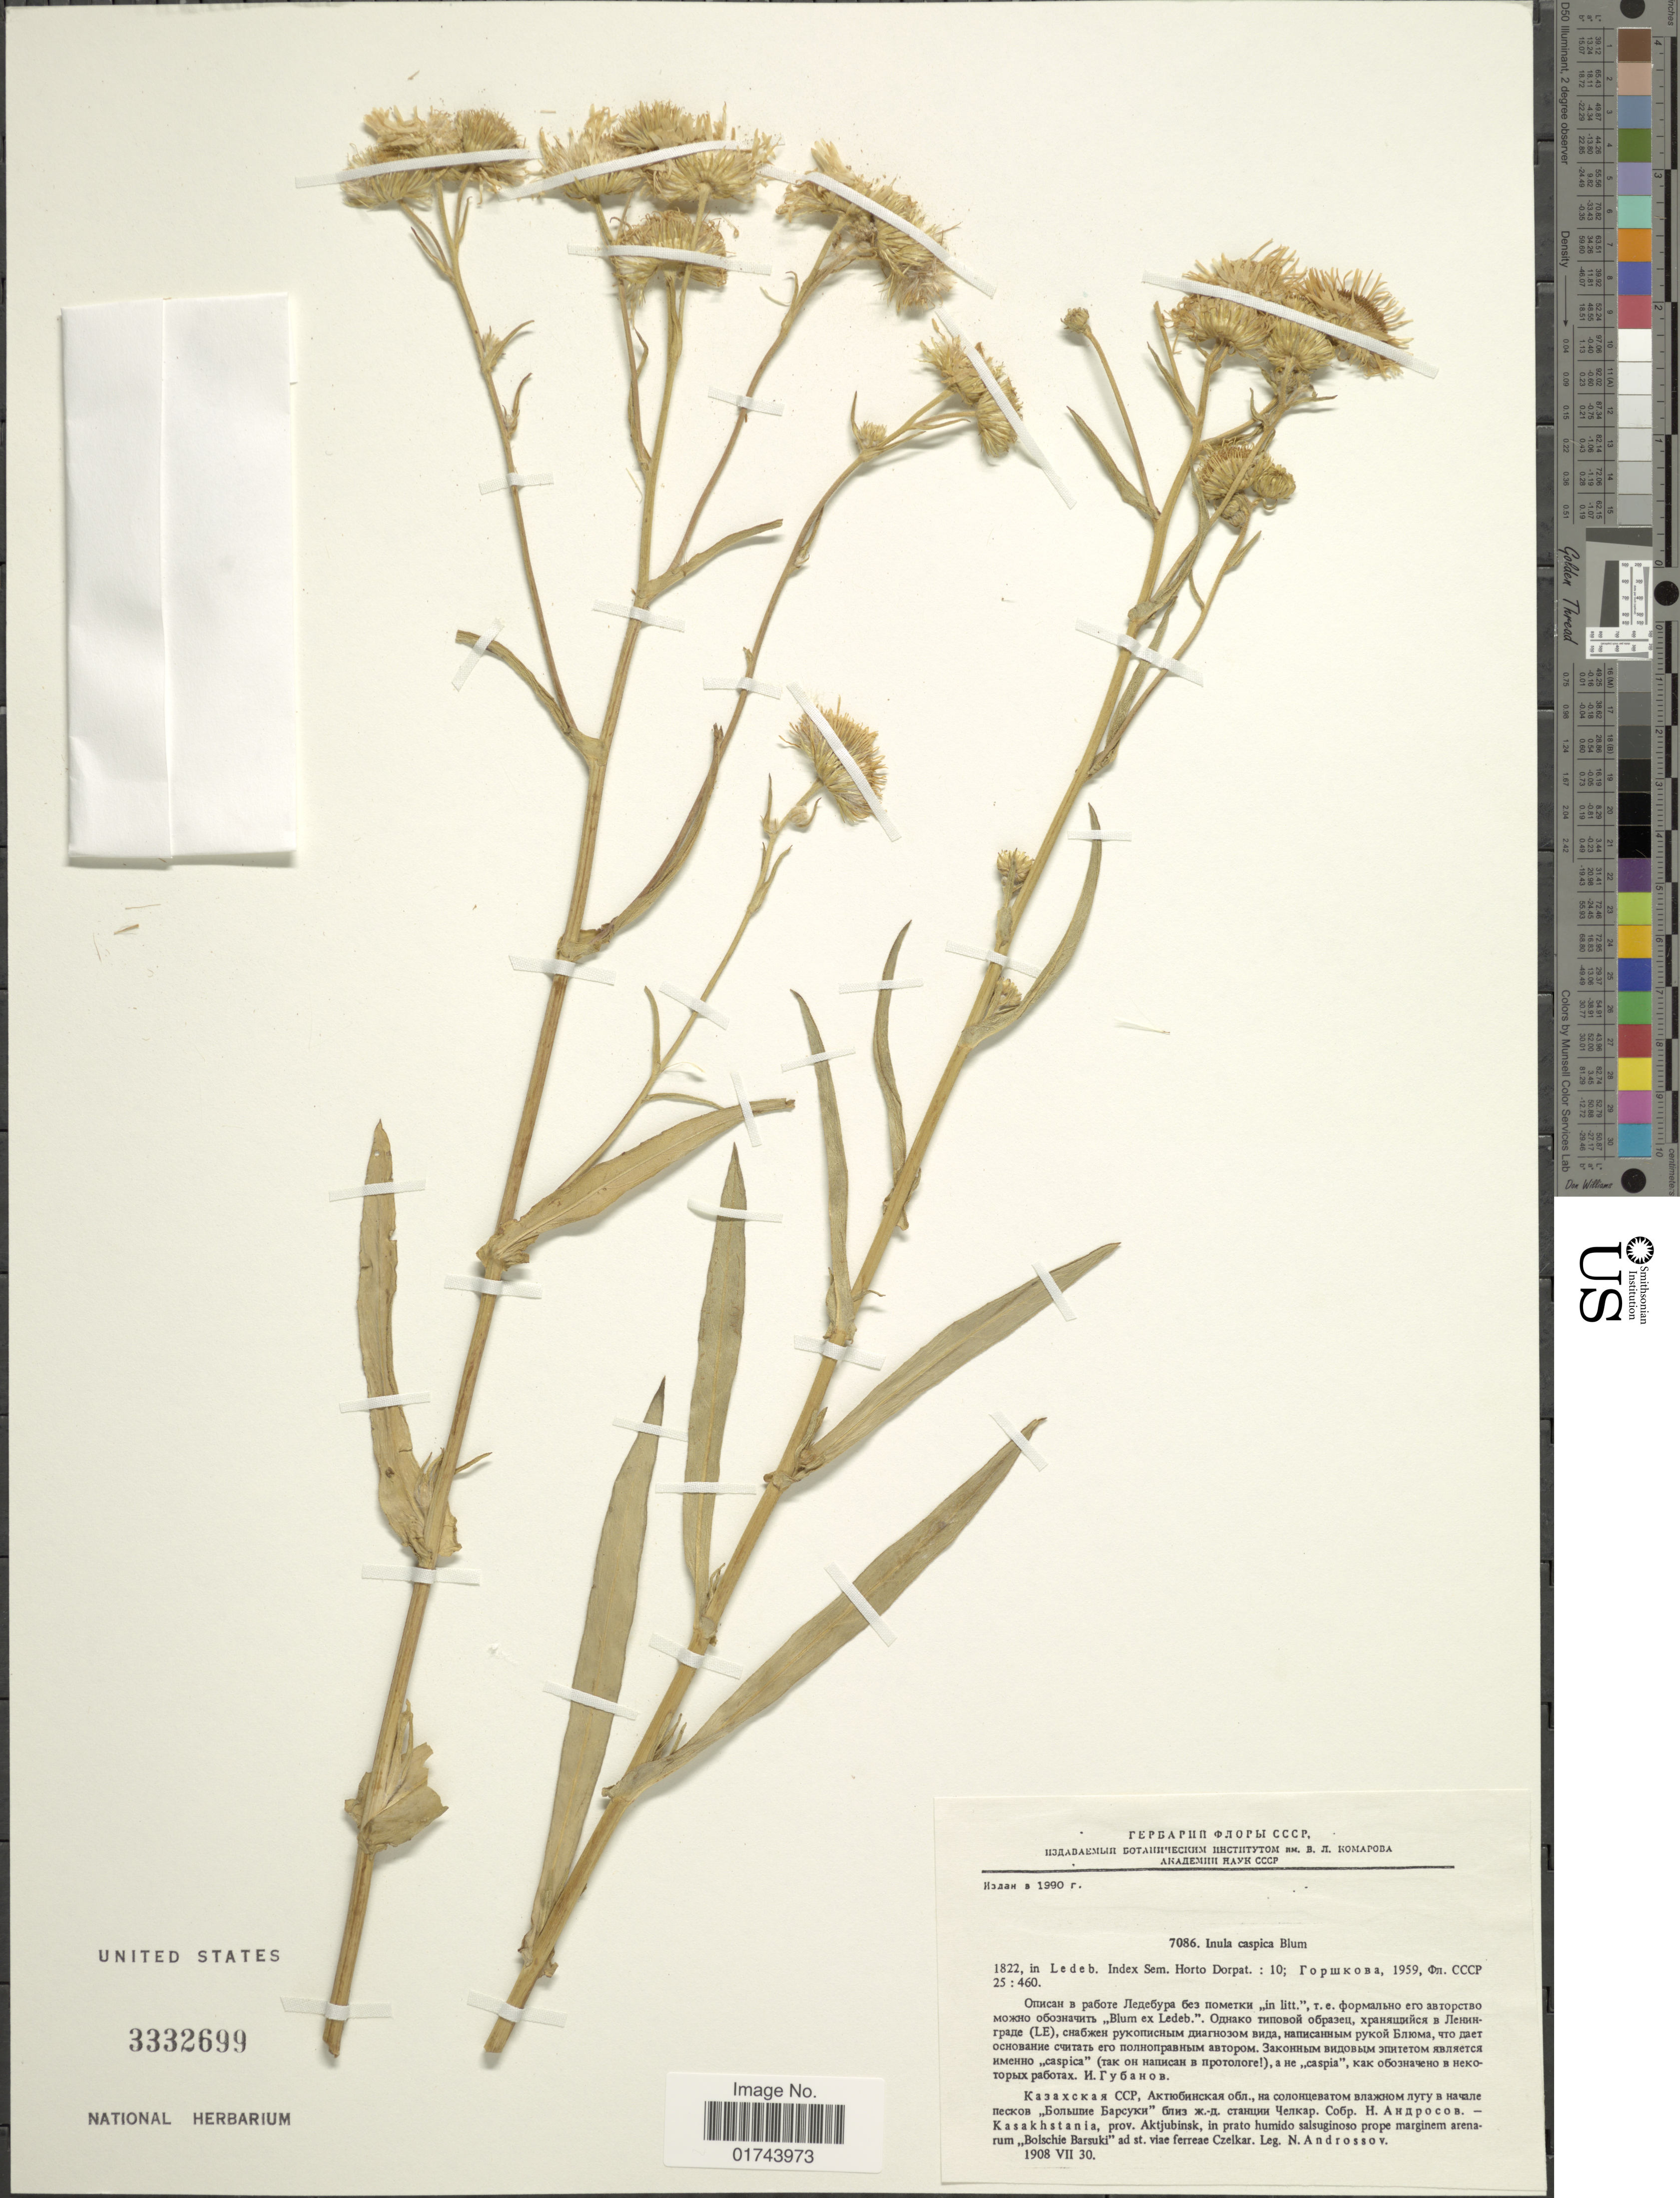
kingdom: Plantae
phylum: Tracheophyta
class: Magnoliopsida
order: Asterales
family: Asteraceae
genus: Inula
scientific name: Inula caspica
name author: Blume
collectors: N. Androssov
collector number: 7086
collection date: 1908-07-30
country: Kazakhstan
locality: Kasakhstania, prov. Aktjubinsk, in prato humido salsuginoso prope marginem arenarum Bolschie Barsukim ad st. viae ferrear Czelkar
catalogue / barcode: US 3332699